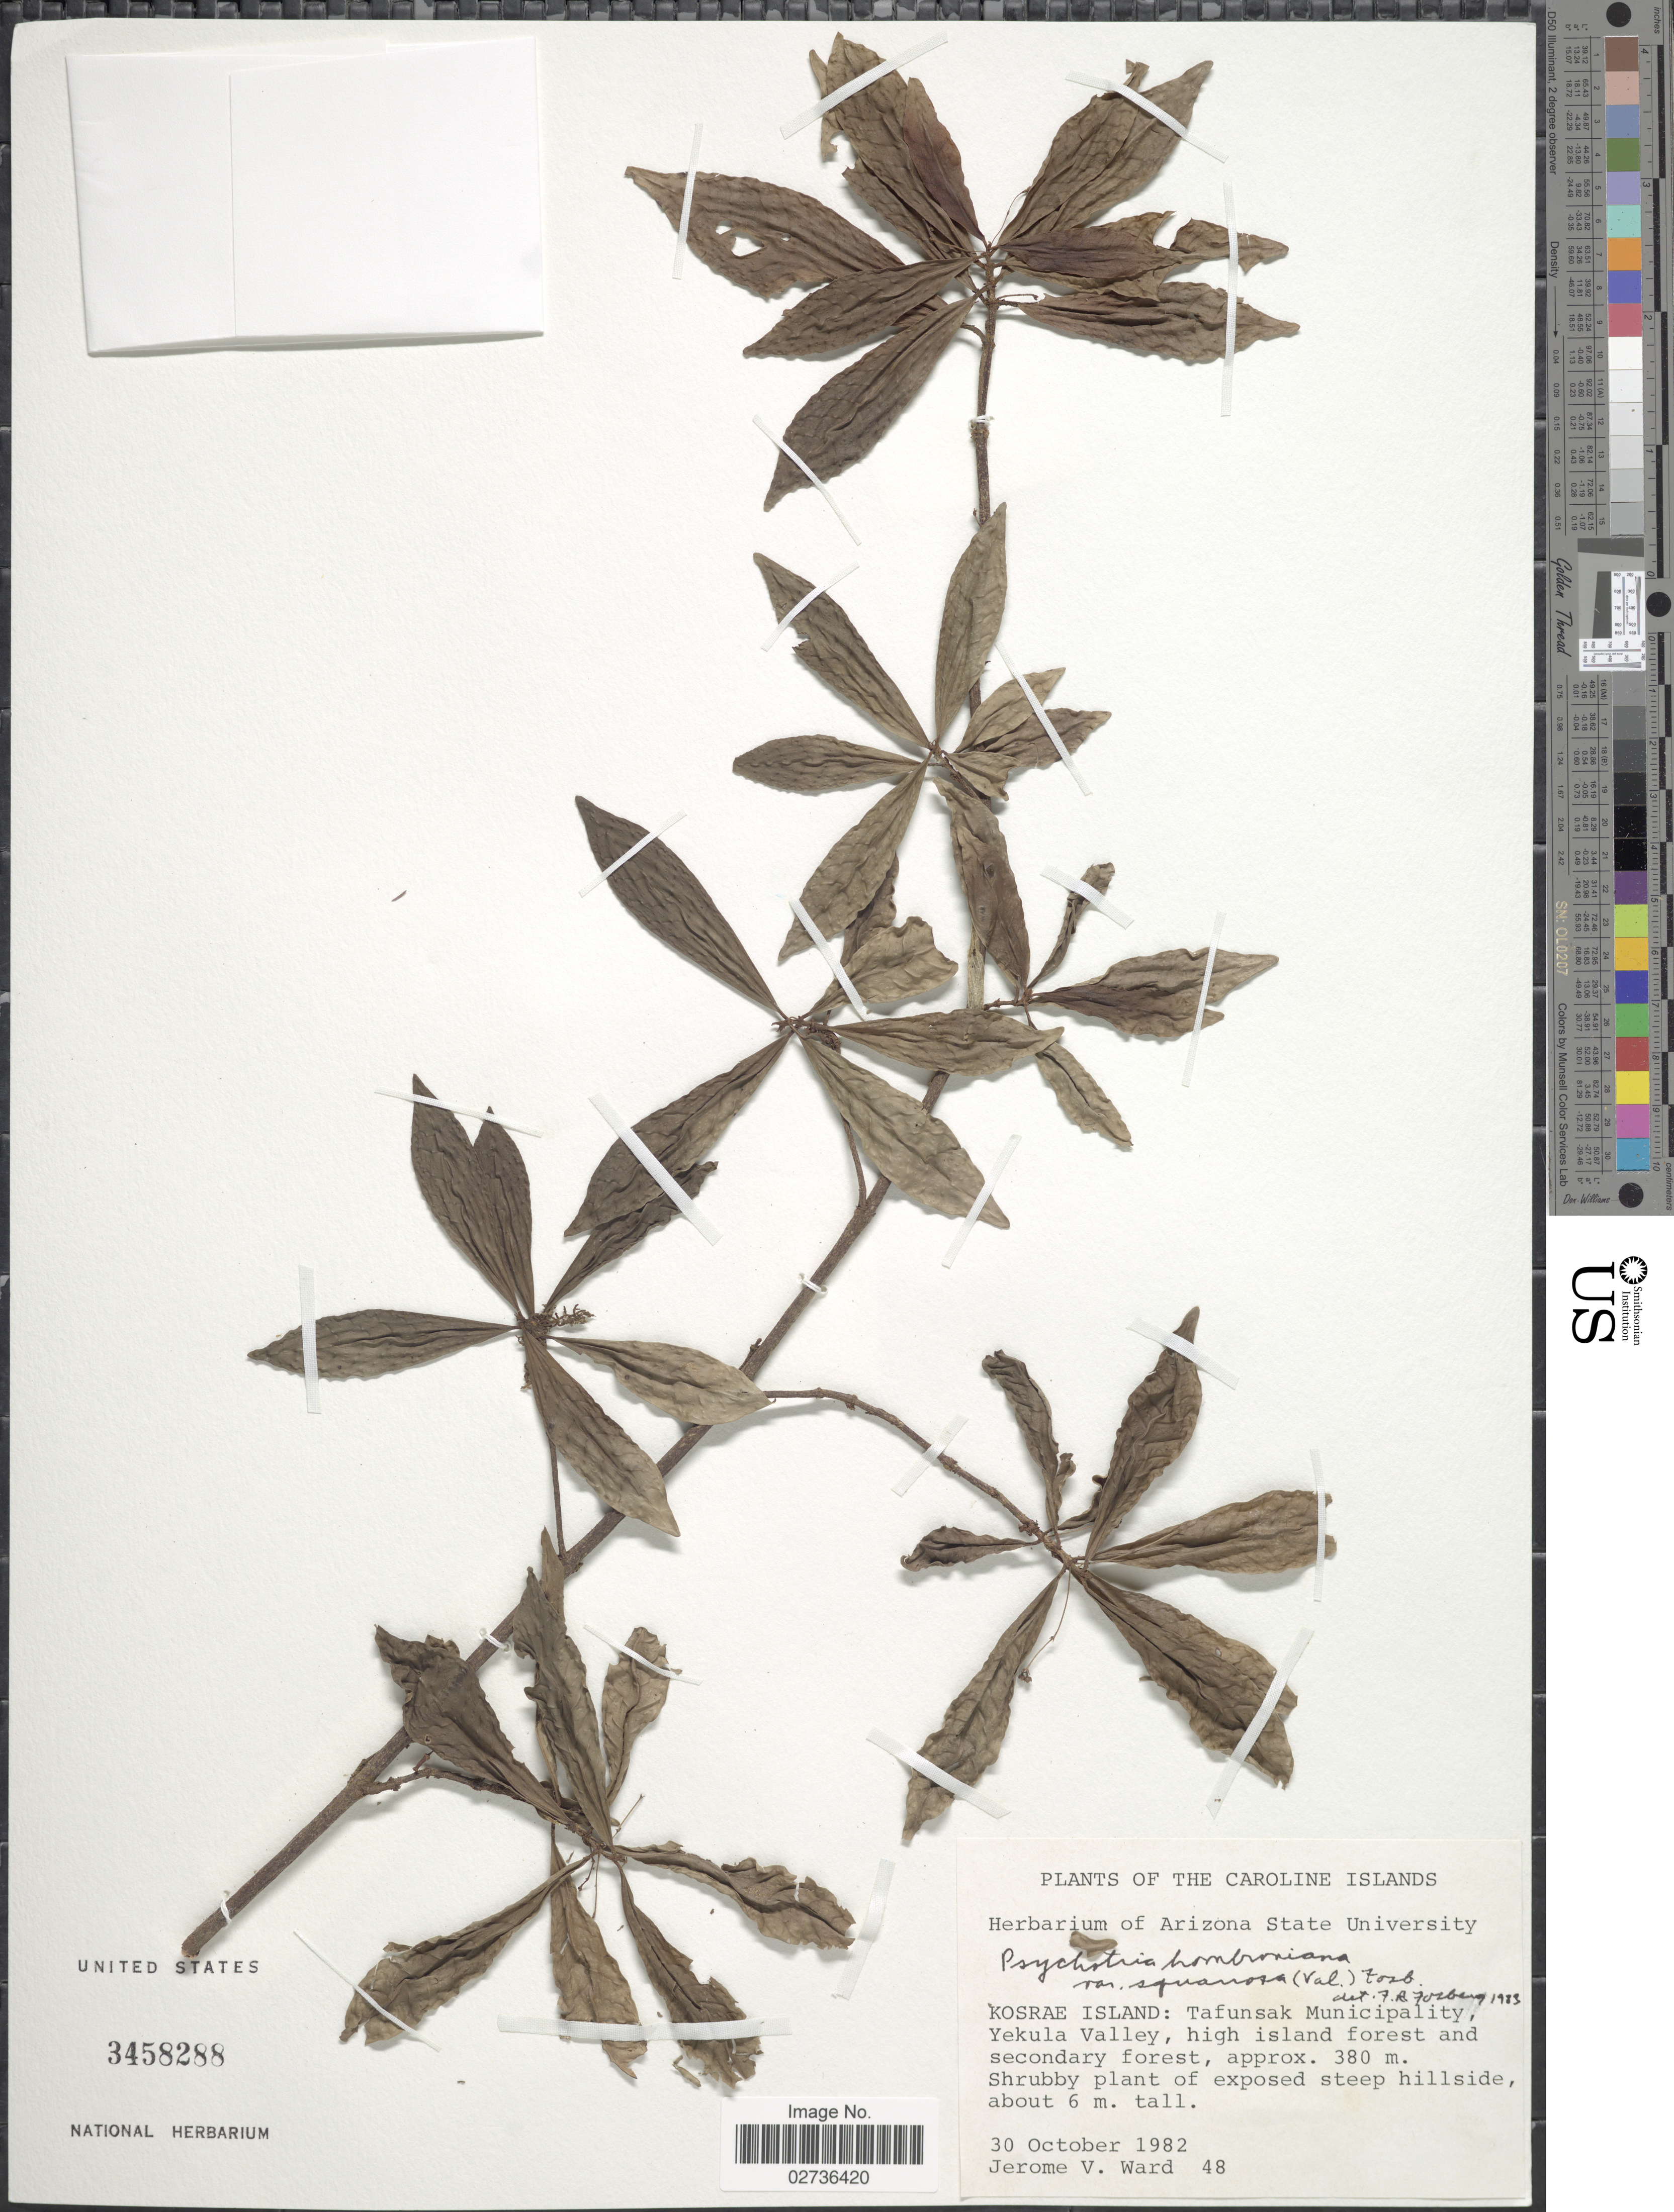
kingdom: Plantae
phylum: Tracheophyta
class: Magnoliopsida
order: Gentianales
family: Rubiaceae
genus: Psychotria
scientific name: Psychotria hombroniana var. squarrosa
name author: (Valeton) Fosberg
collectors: J. V. Ward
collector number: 48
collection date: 1982-10-30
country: Micronesia, Federated States of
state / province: Kosrae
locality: The Caroline Islands, Kosrae Island: Tafunsak Municipality, Yekula Valley, high island forest and secondary forest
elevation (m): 380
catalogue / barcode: US 3458288